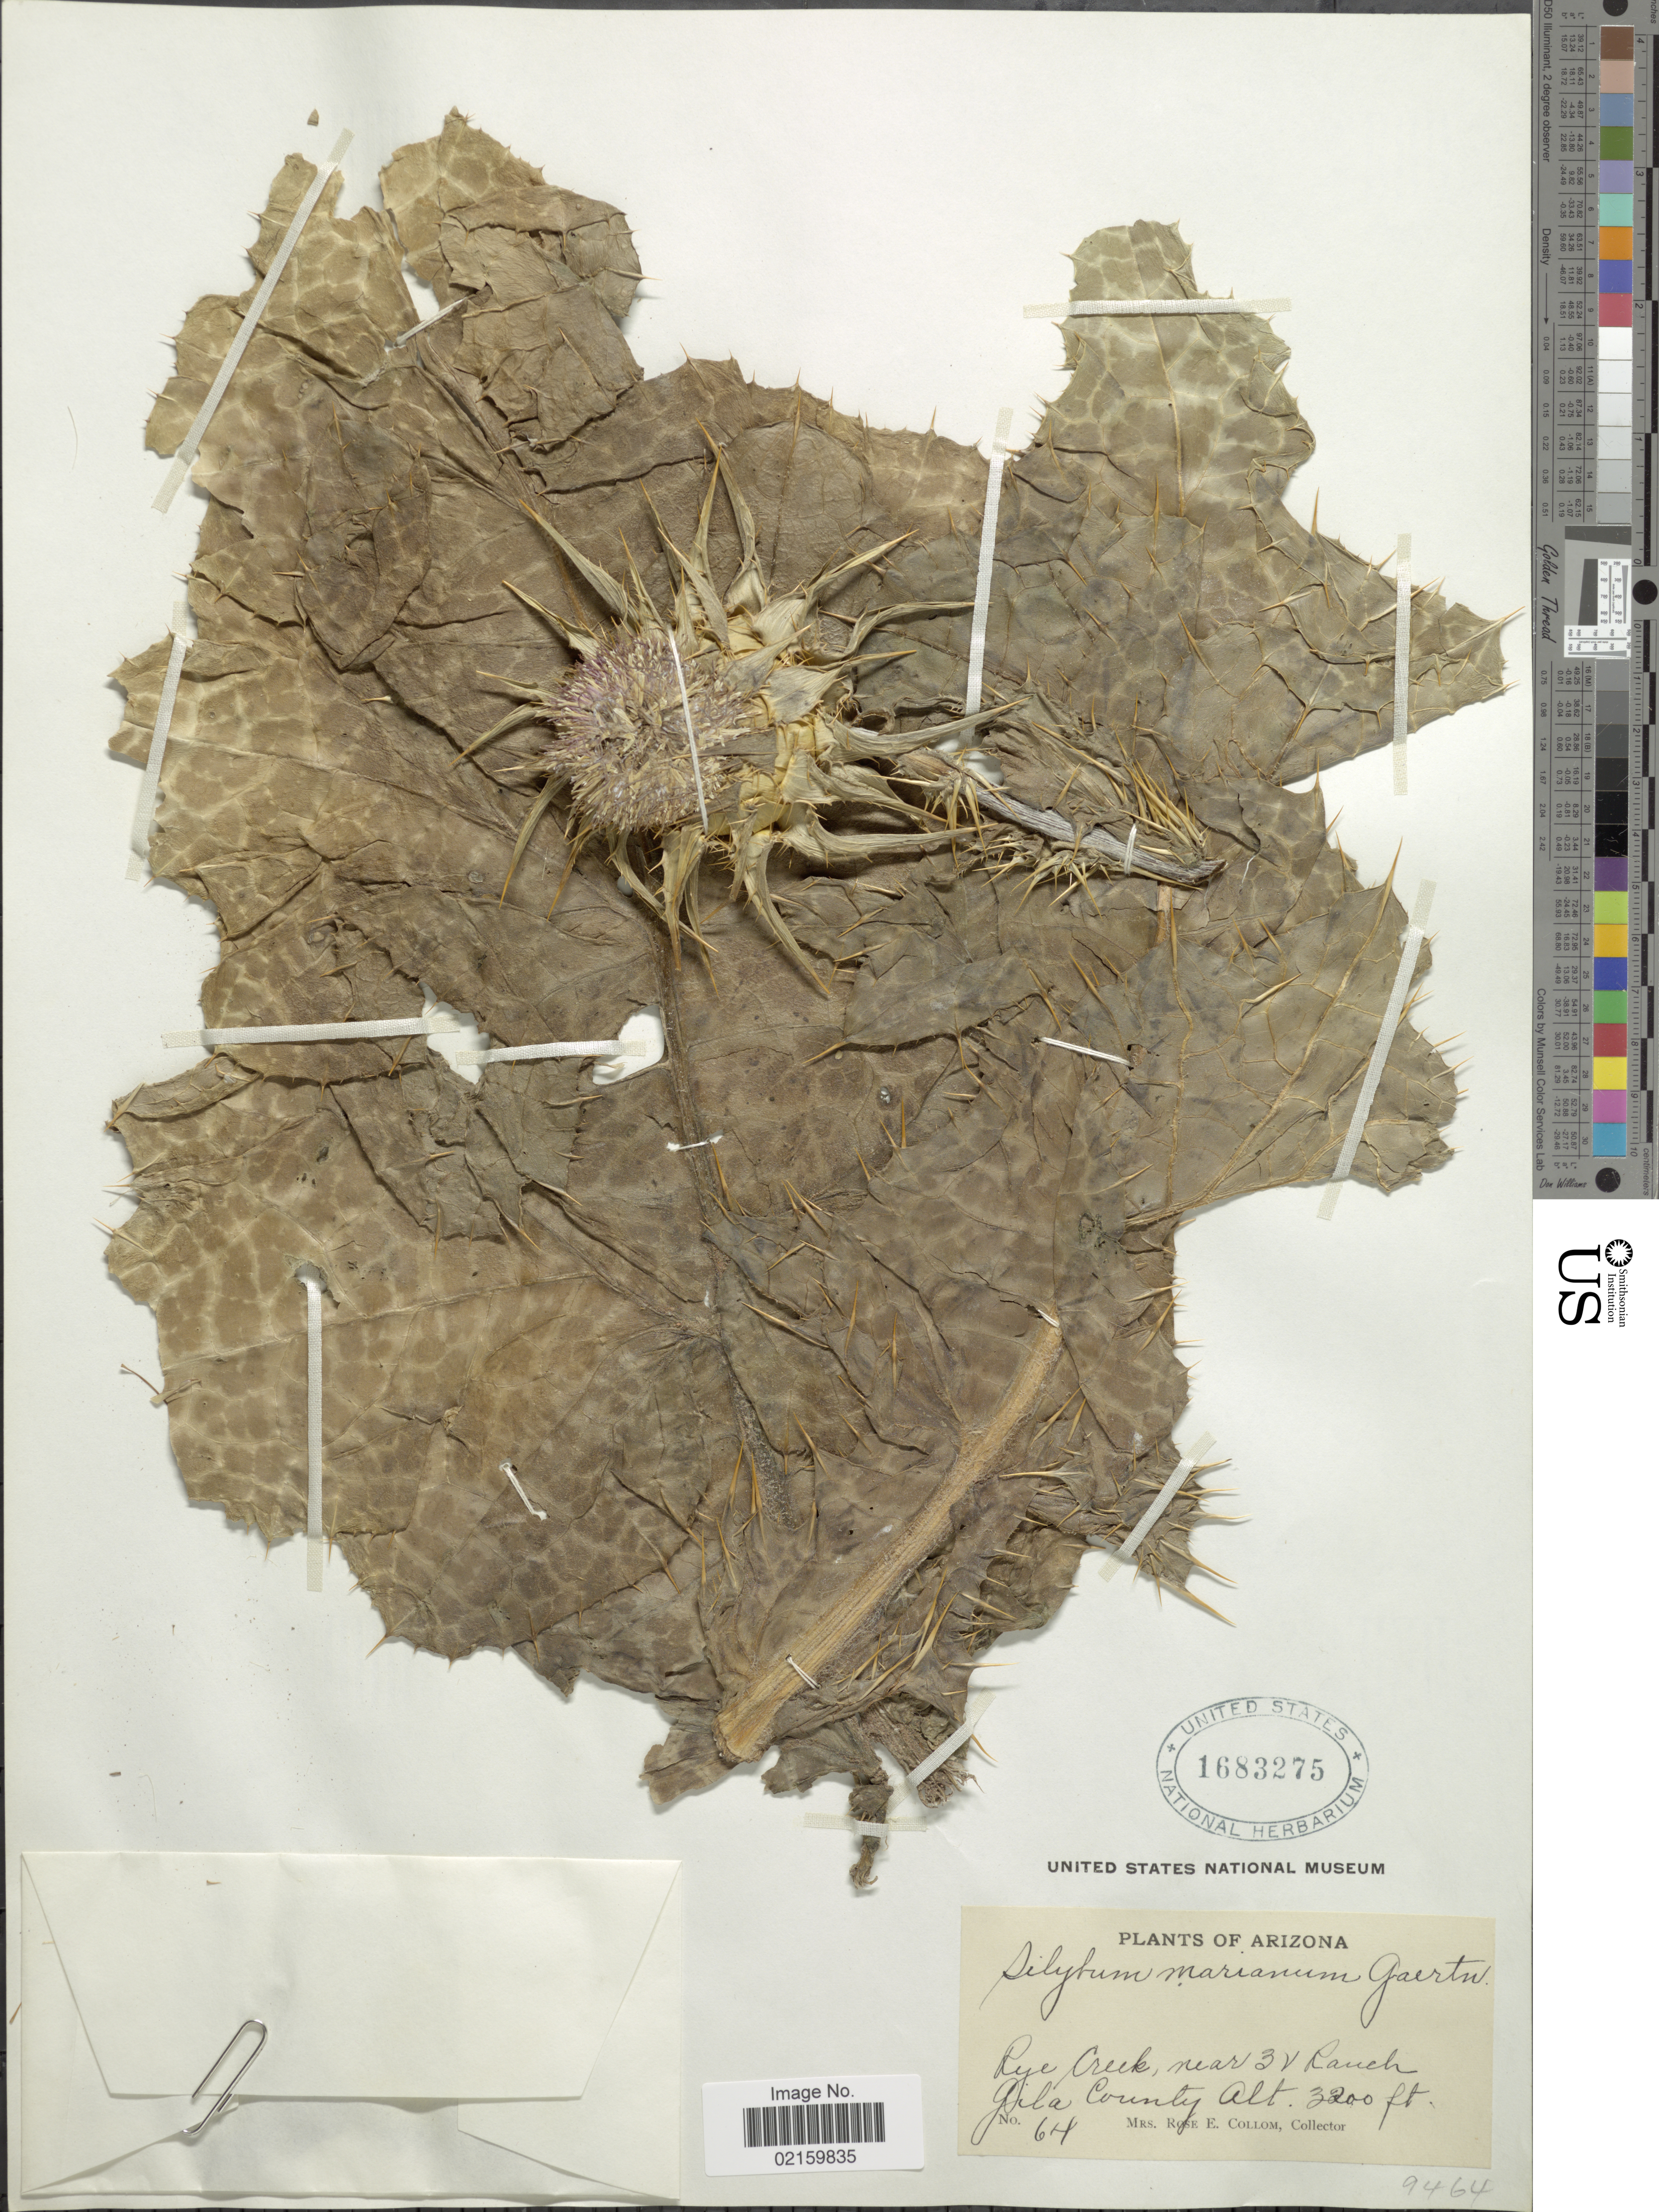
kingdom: Plantae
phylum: Tracheophyta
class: Magnoliopsida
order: Asterales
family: Asteraceae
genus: Silybum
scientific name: Silybum marianum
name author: (L.) Gaertn.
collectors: R. E. Collom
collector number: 64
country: United States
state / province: Arizona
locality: Arizona. Rye Creek, near 3 V Ranch. Gila County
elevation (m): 975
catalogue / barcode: US 1683275